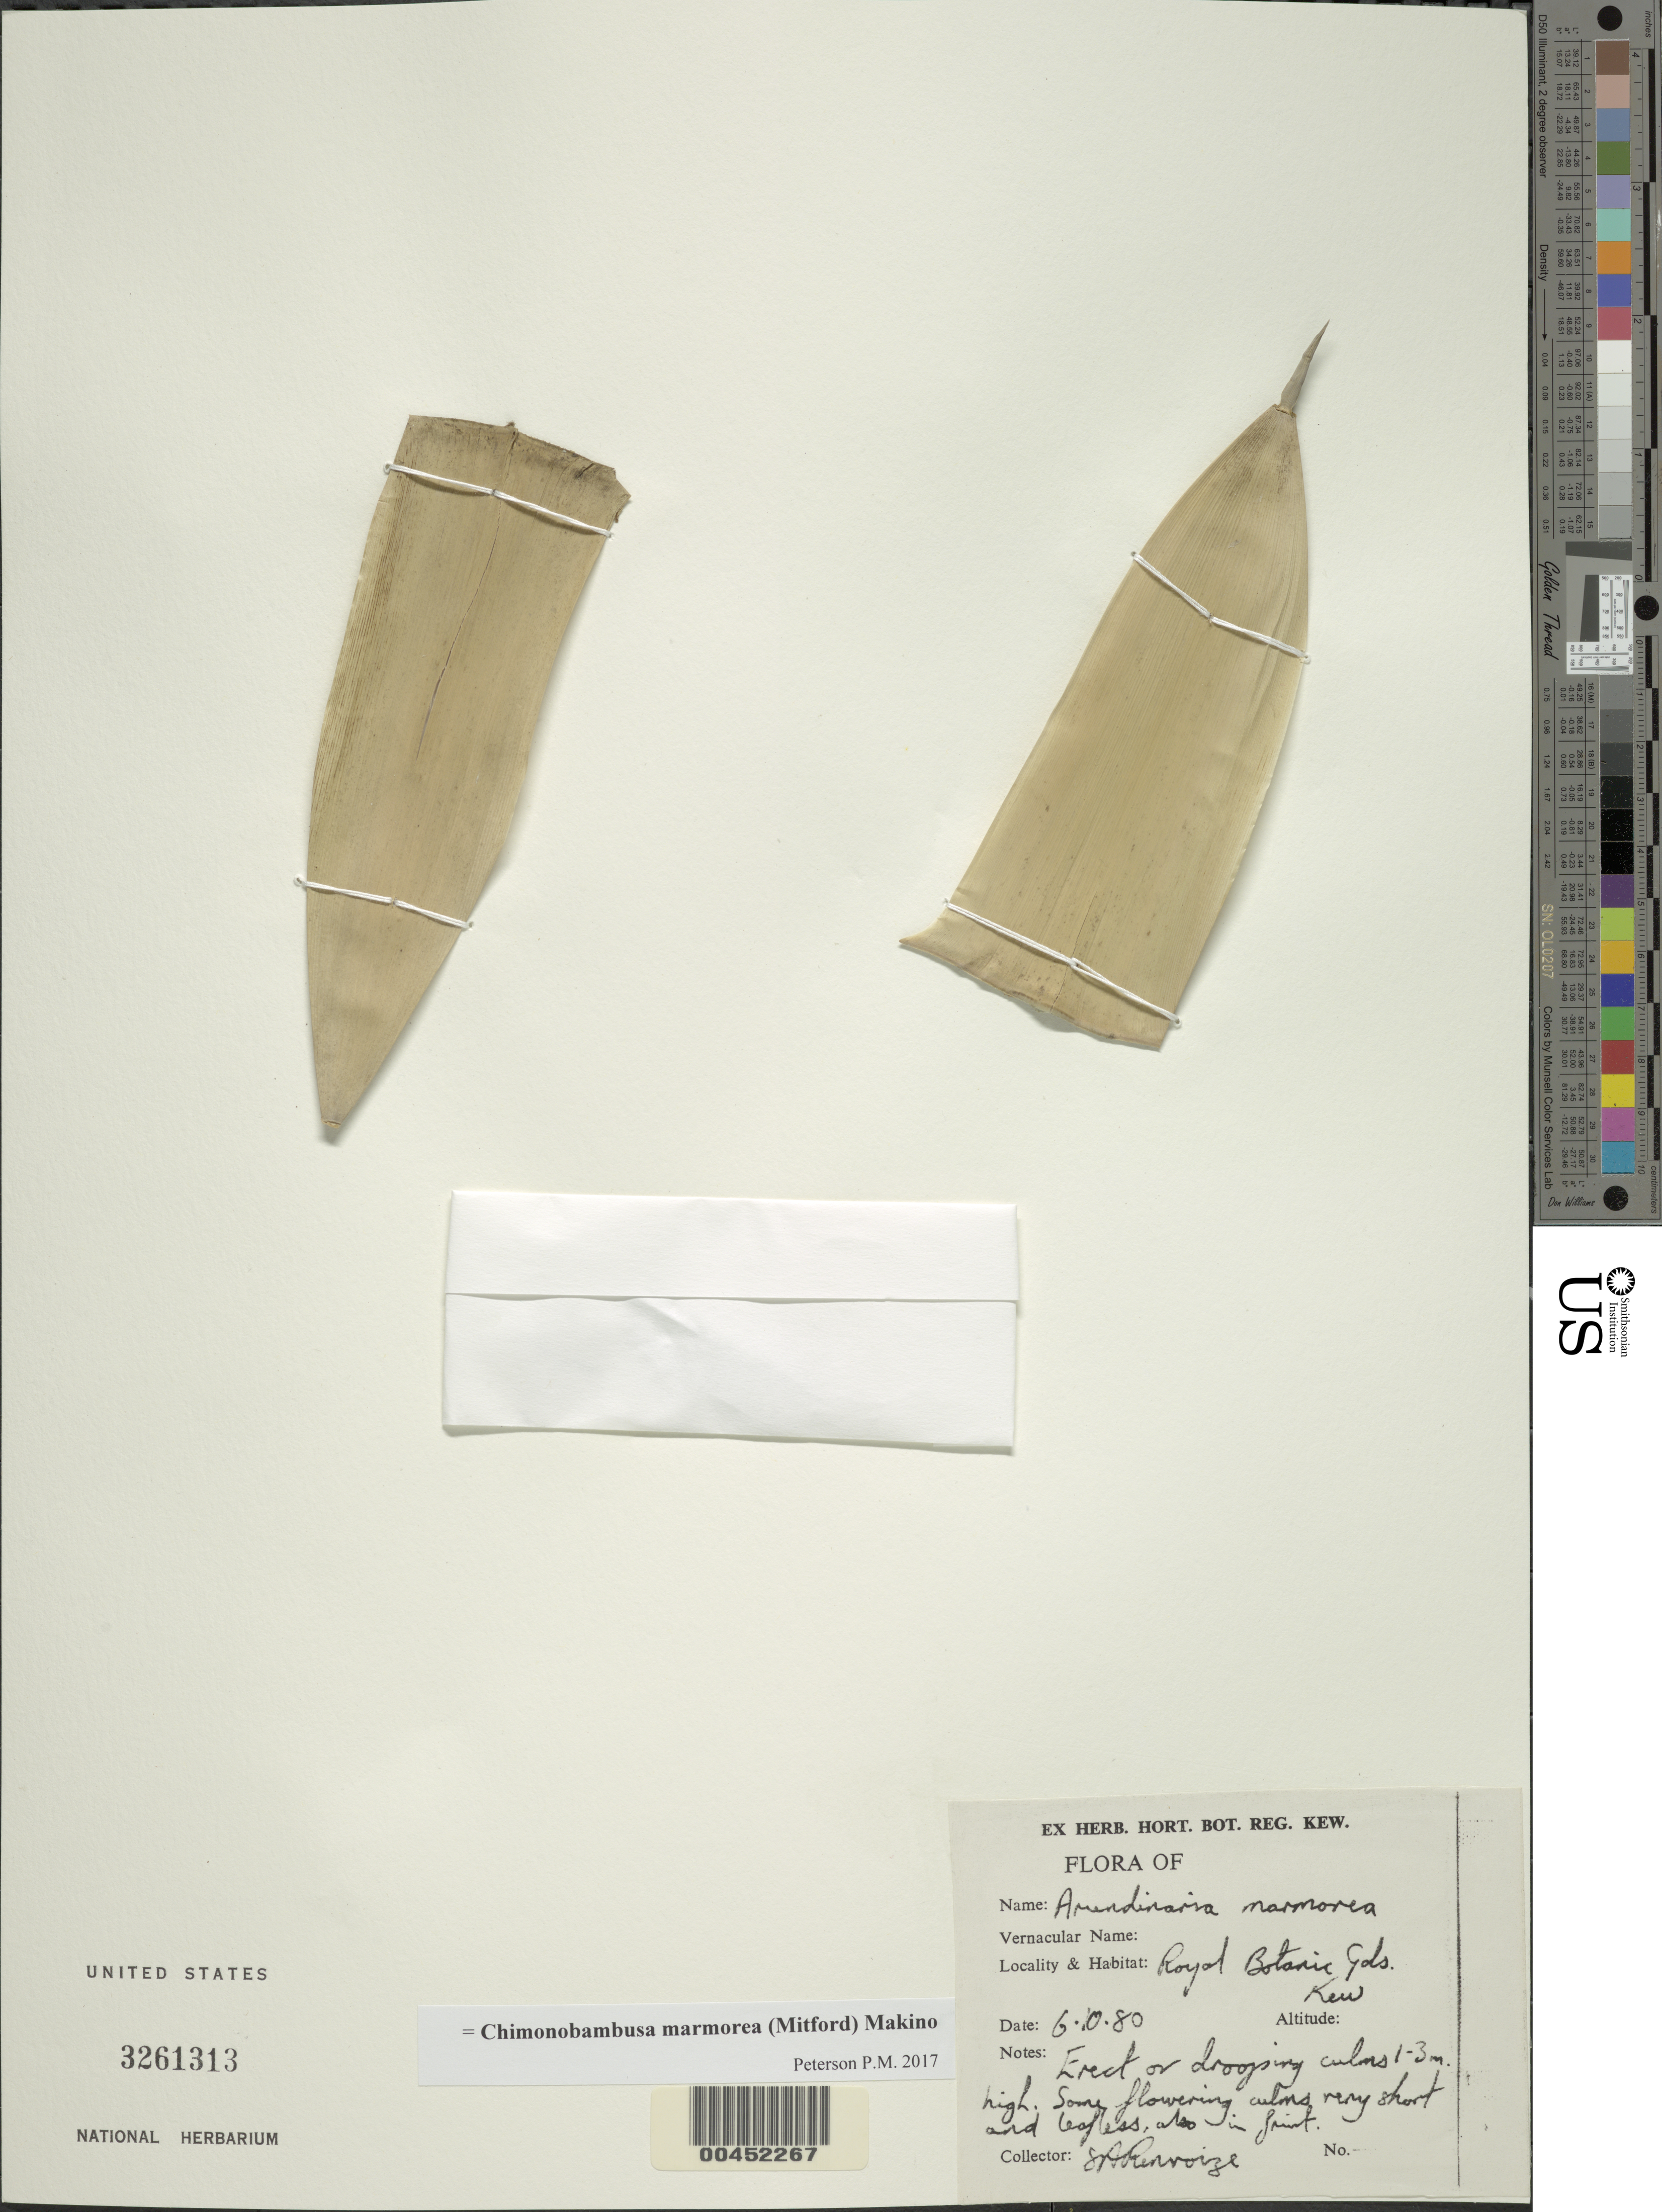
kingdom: Plantae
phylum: Tracheophyta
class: Liliopsida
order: Poales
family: Poaceae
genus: Chimonobambusa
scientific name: Chimonobambusa marmorea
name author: Makino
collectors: S. A. Renvoize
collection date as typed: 06 Oct 1980 or 10 Jun 1980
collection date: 1980-06-10 or 1980-10-06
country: United Kingdom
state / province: England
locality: Royal Botanic Gardens, Kew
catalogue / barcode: US 3261313